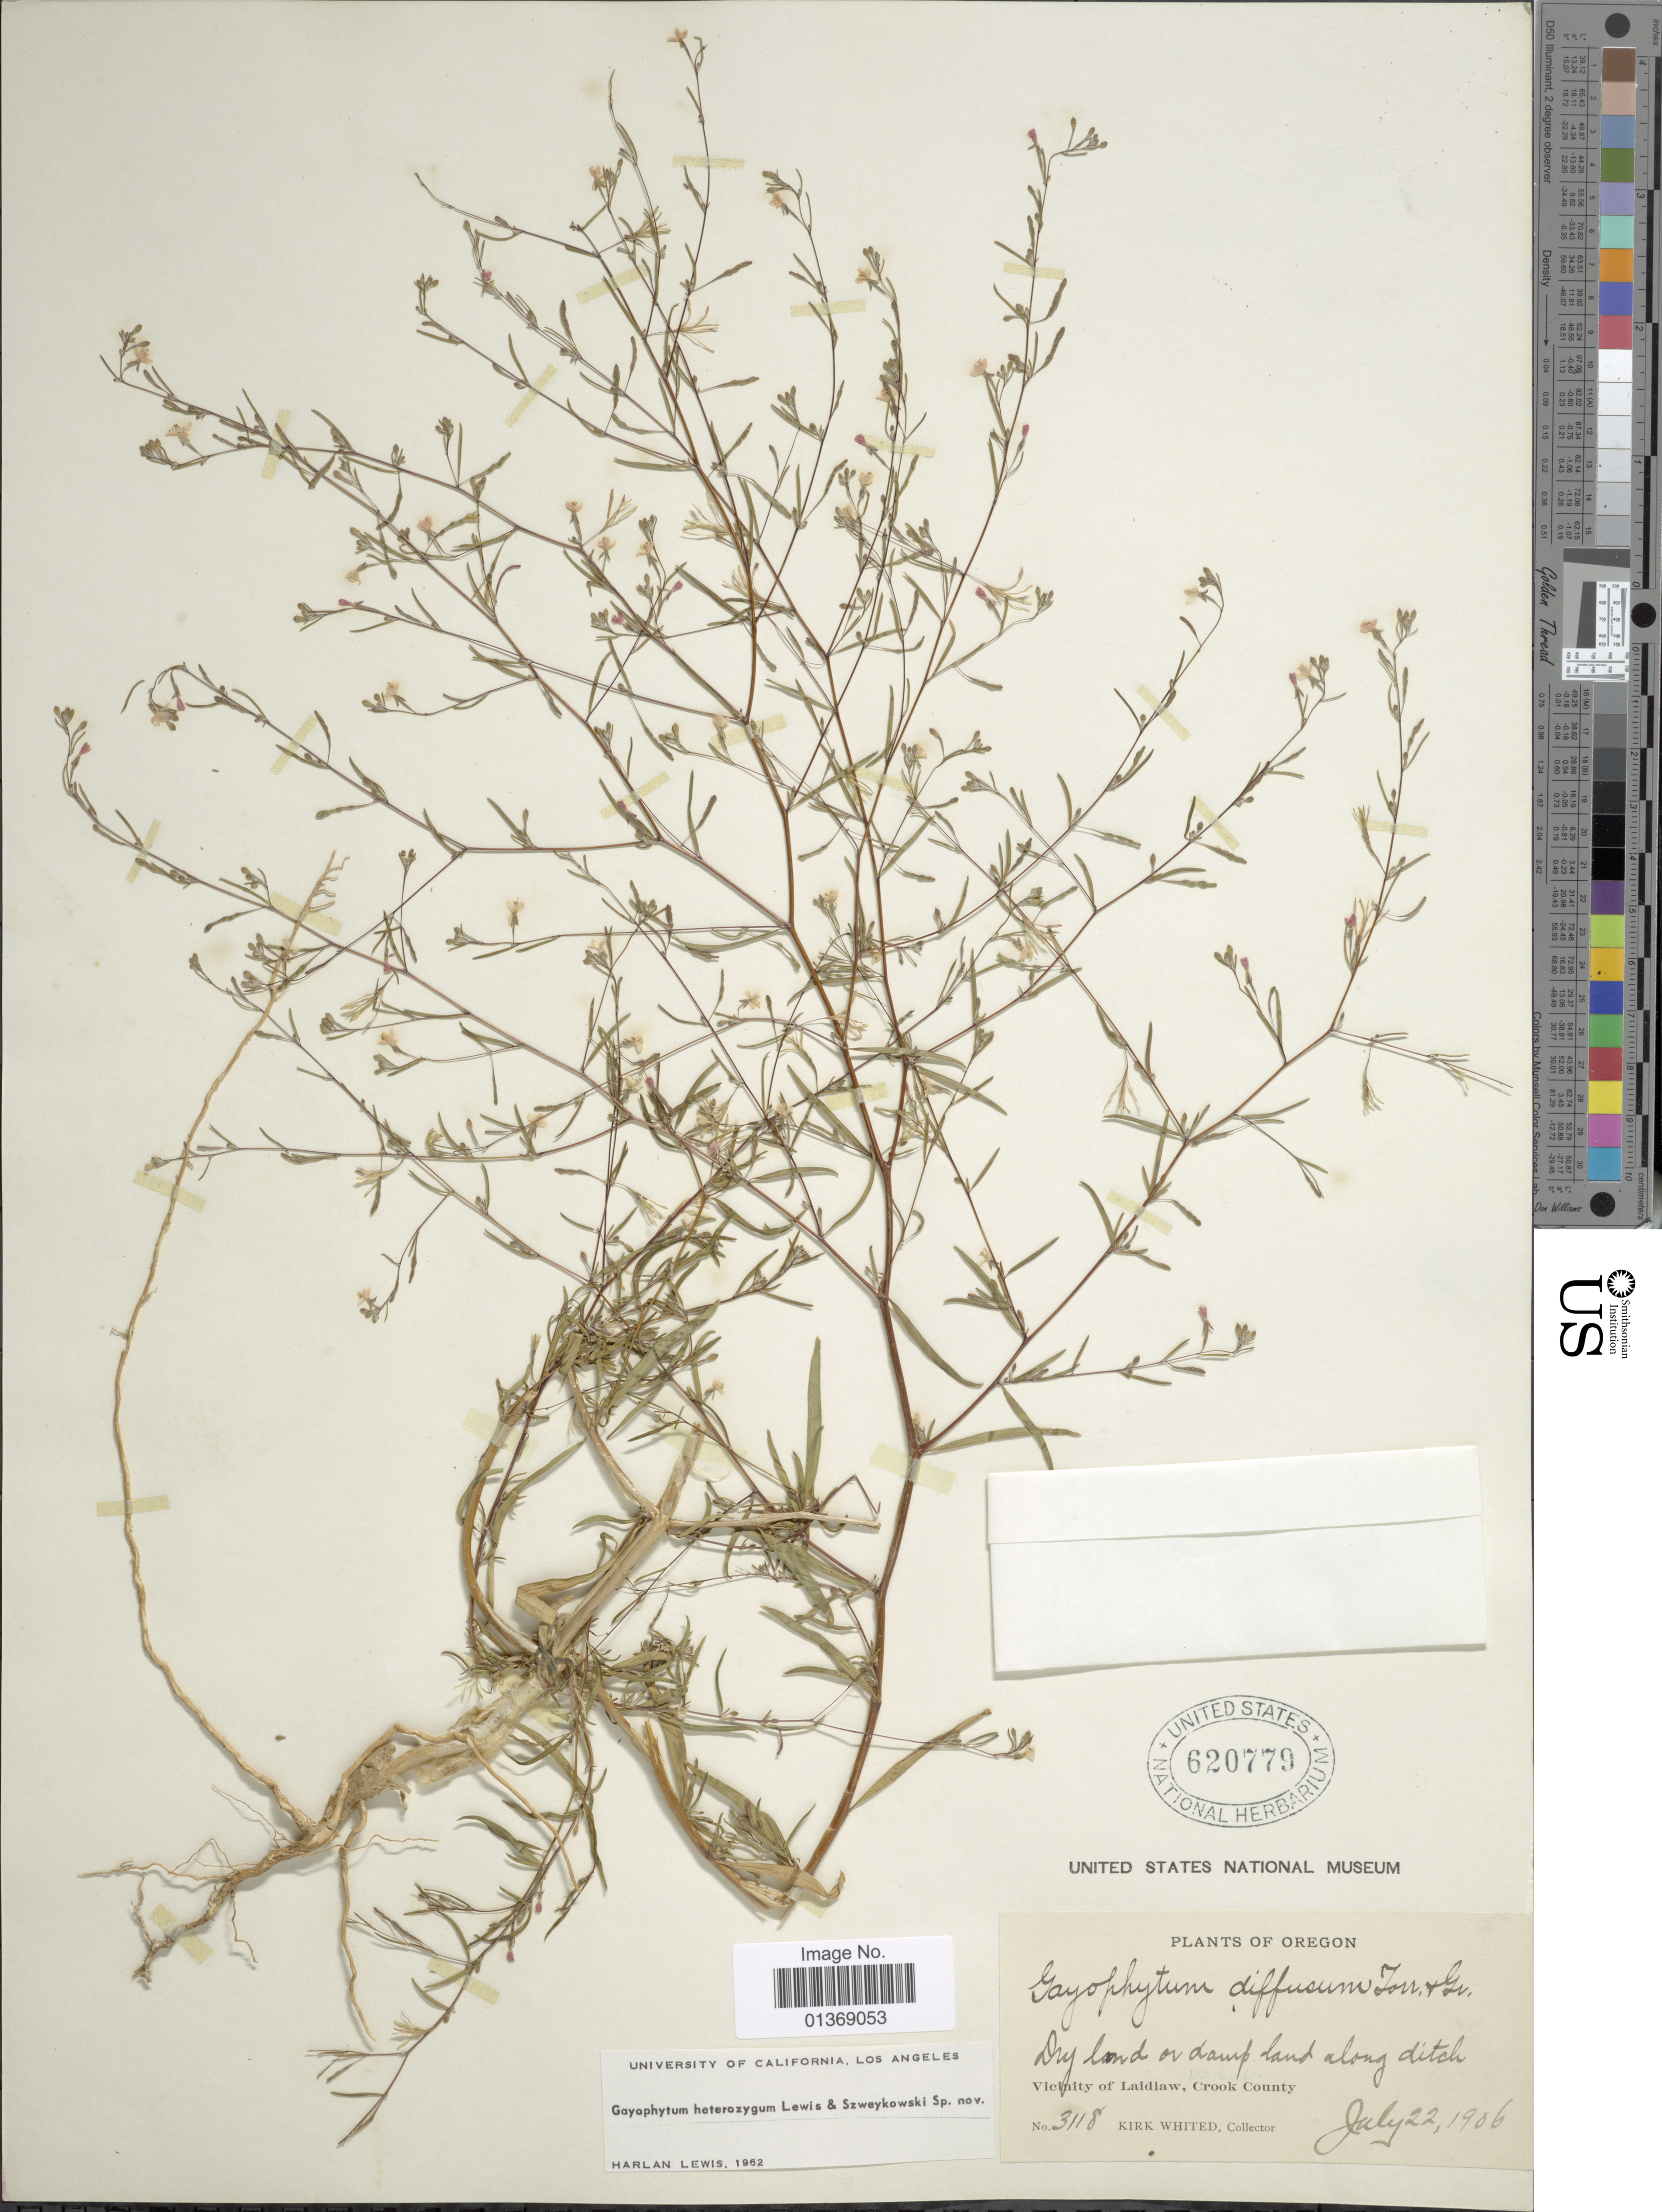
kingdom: Plantae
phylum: Tracheophyta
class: Magnoliopsida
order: Myrtales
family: Onagraceae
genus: Gayophytum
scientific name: Gayophytum heterozygum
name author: F. H. Lewis & Szweyk.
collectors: K. Whited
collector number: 3118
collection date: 1906-07-22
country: United States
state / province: Oregon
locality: Vicinity of Laidlaw, Crook County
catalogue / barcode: US 620779